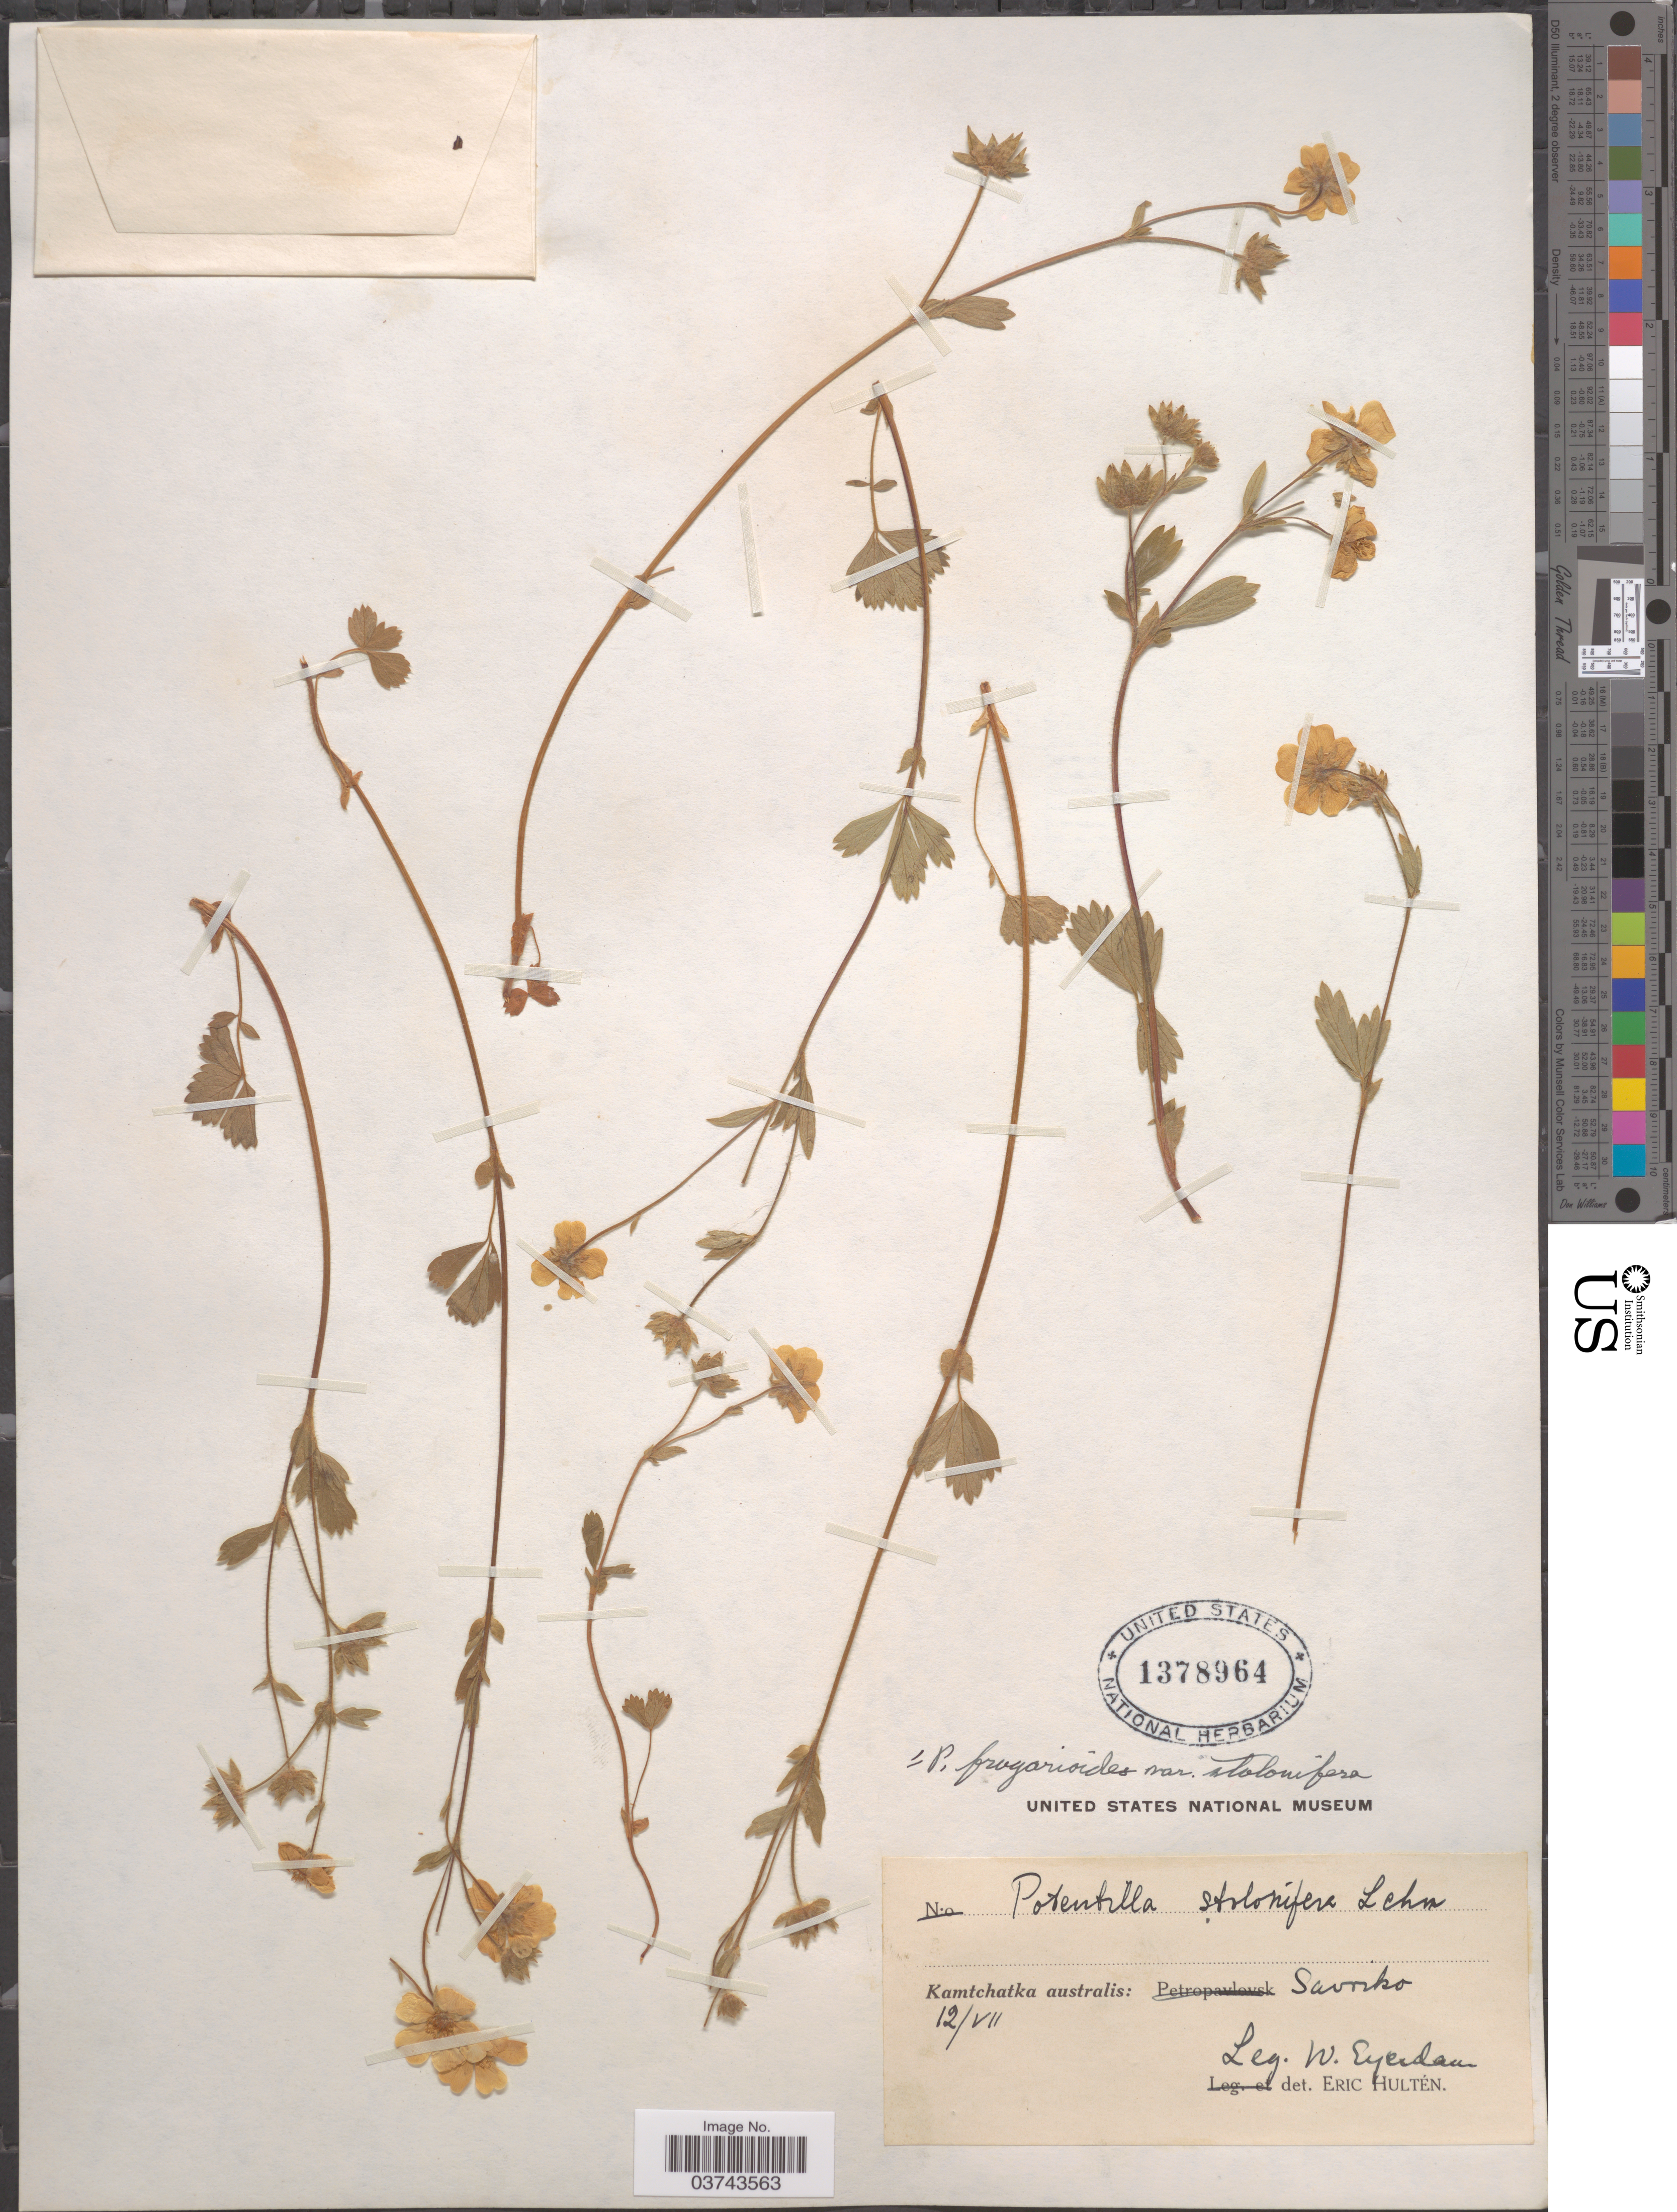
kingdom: Plantae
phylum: Tracheophyta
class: Magnoliopsida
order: Rosales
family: Rosaceae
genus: Potentilla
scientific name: Potentilla fragarioides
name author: L.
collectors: W. J. Eyerdam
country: Russian Federation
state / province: Kamchatka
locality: Kamtchatka australis: Savoiko (Zavoiko- neighborhood in city Petropavlovsk-Kamchatskiy)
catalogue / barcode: US 1378964